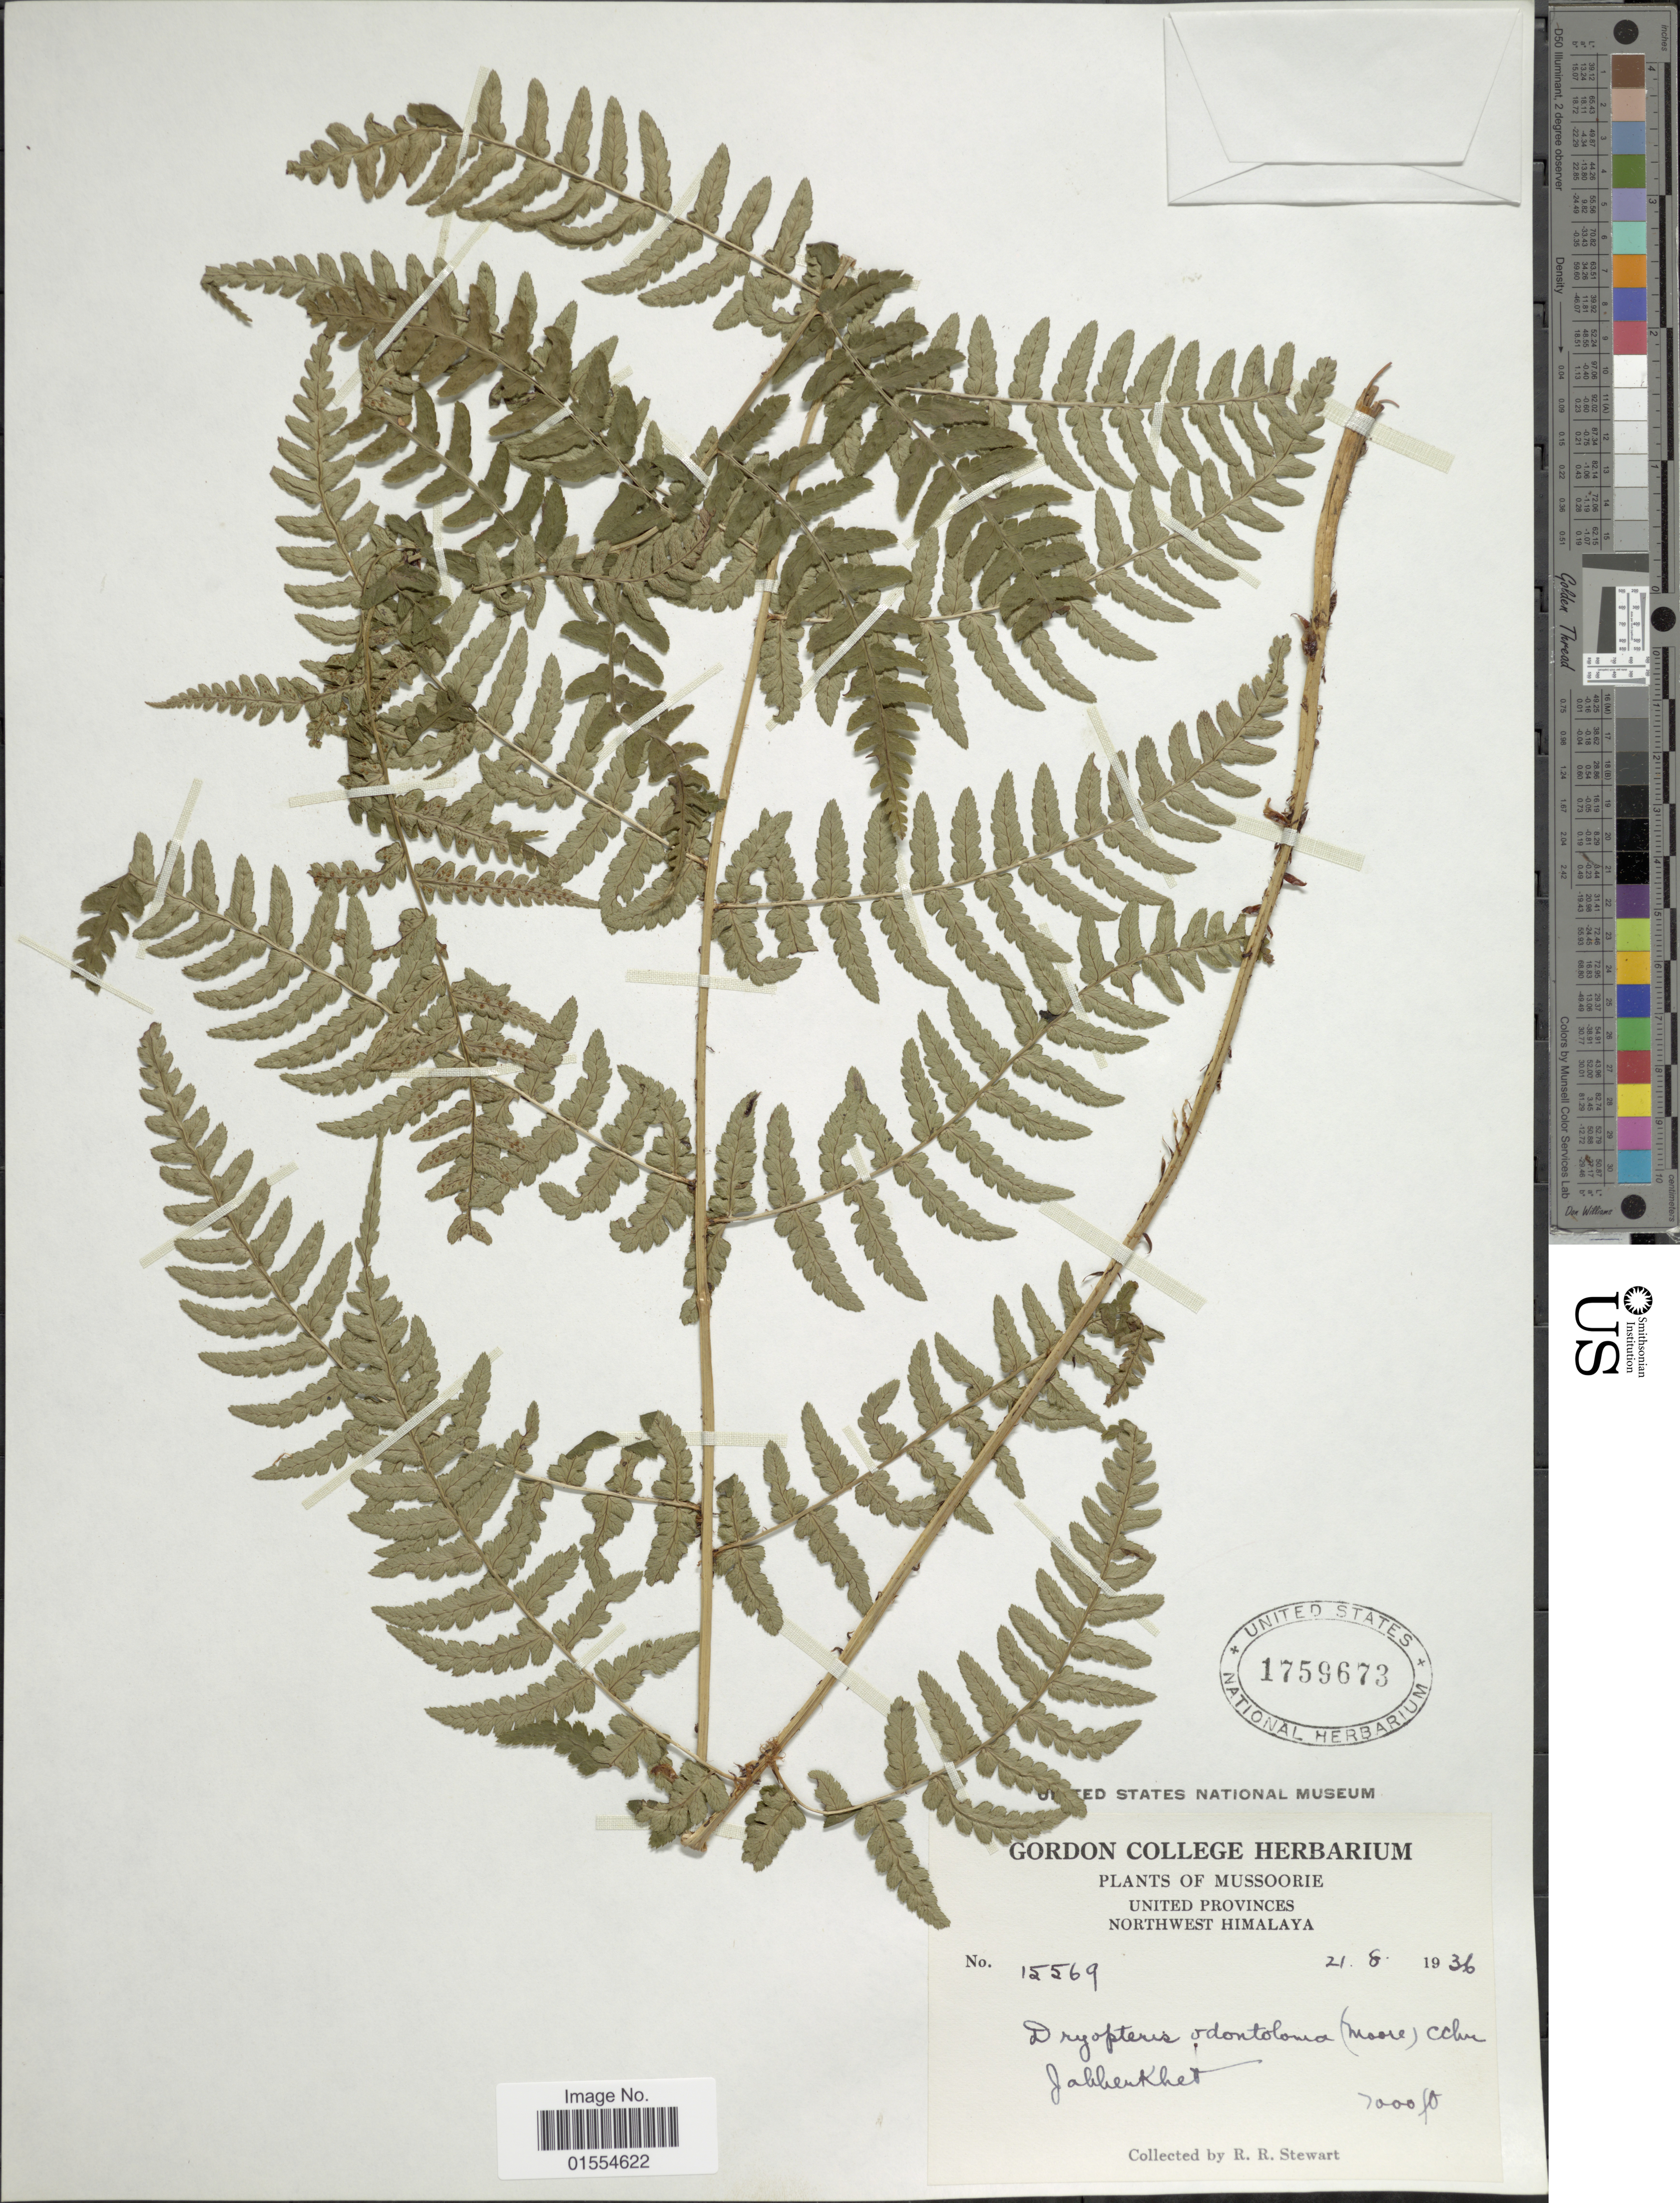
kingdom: Plantae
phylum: Tracheophyta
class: Polypodiopsida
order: Polypodiales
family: Dryopteridaceae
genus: Dryopteris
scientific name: Dryopteris odontoloma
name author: (Bedd.) C. Chr.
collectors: R. R. Stewart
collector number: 15569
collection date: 1936-08-21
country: India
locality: Mussoorie, United Provinces, NorthWest Himalaya, Jabberkhet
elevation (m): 2134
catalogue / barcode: US 1759673